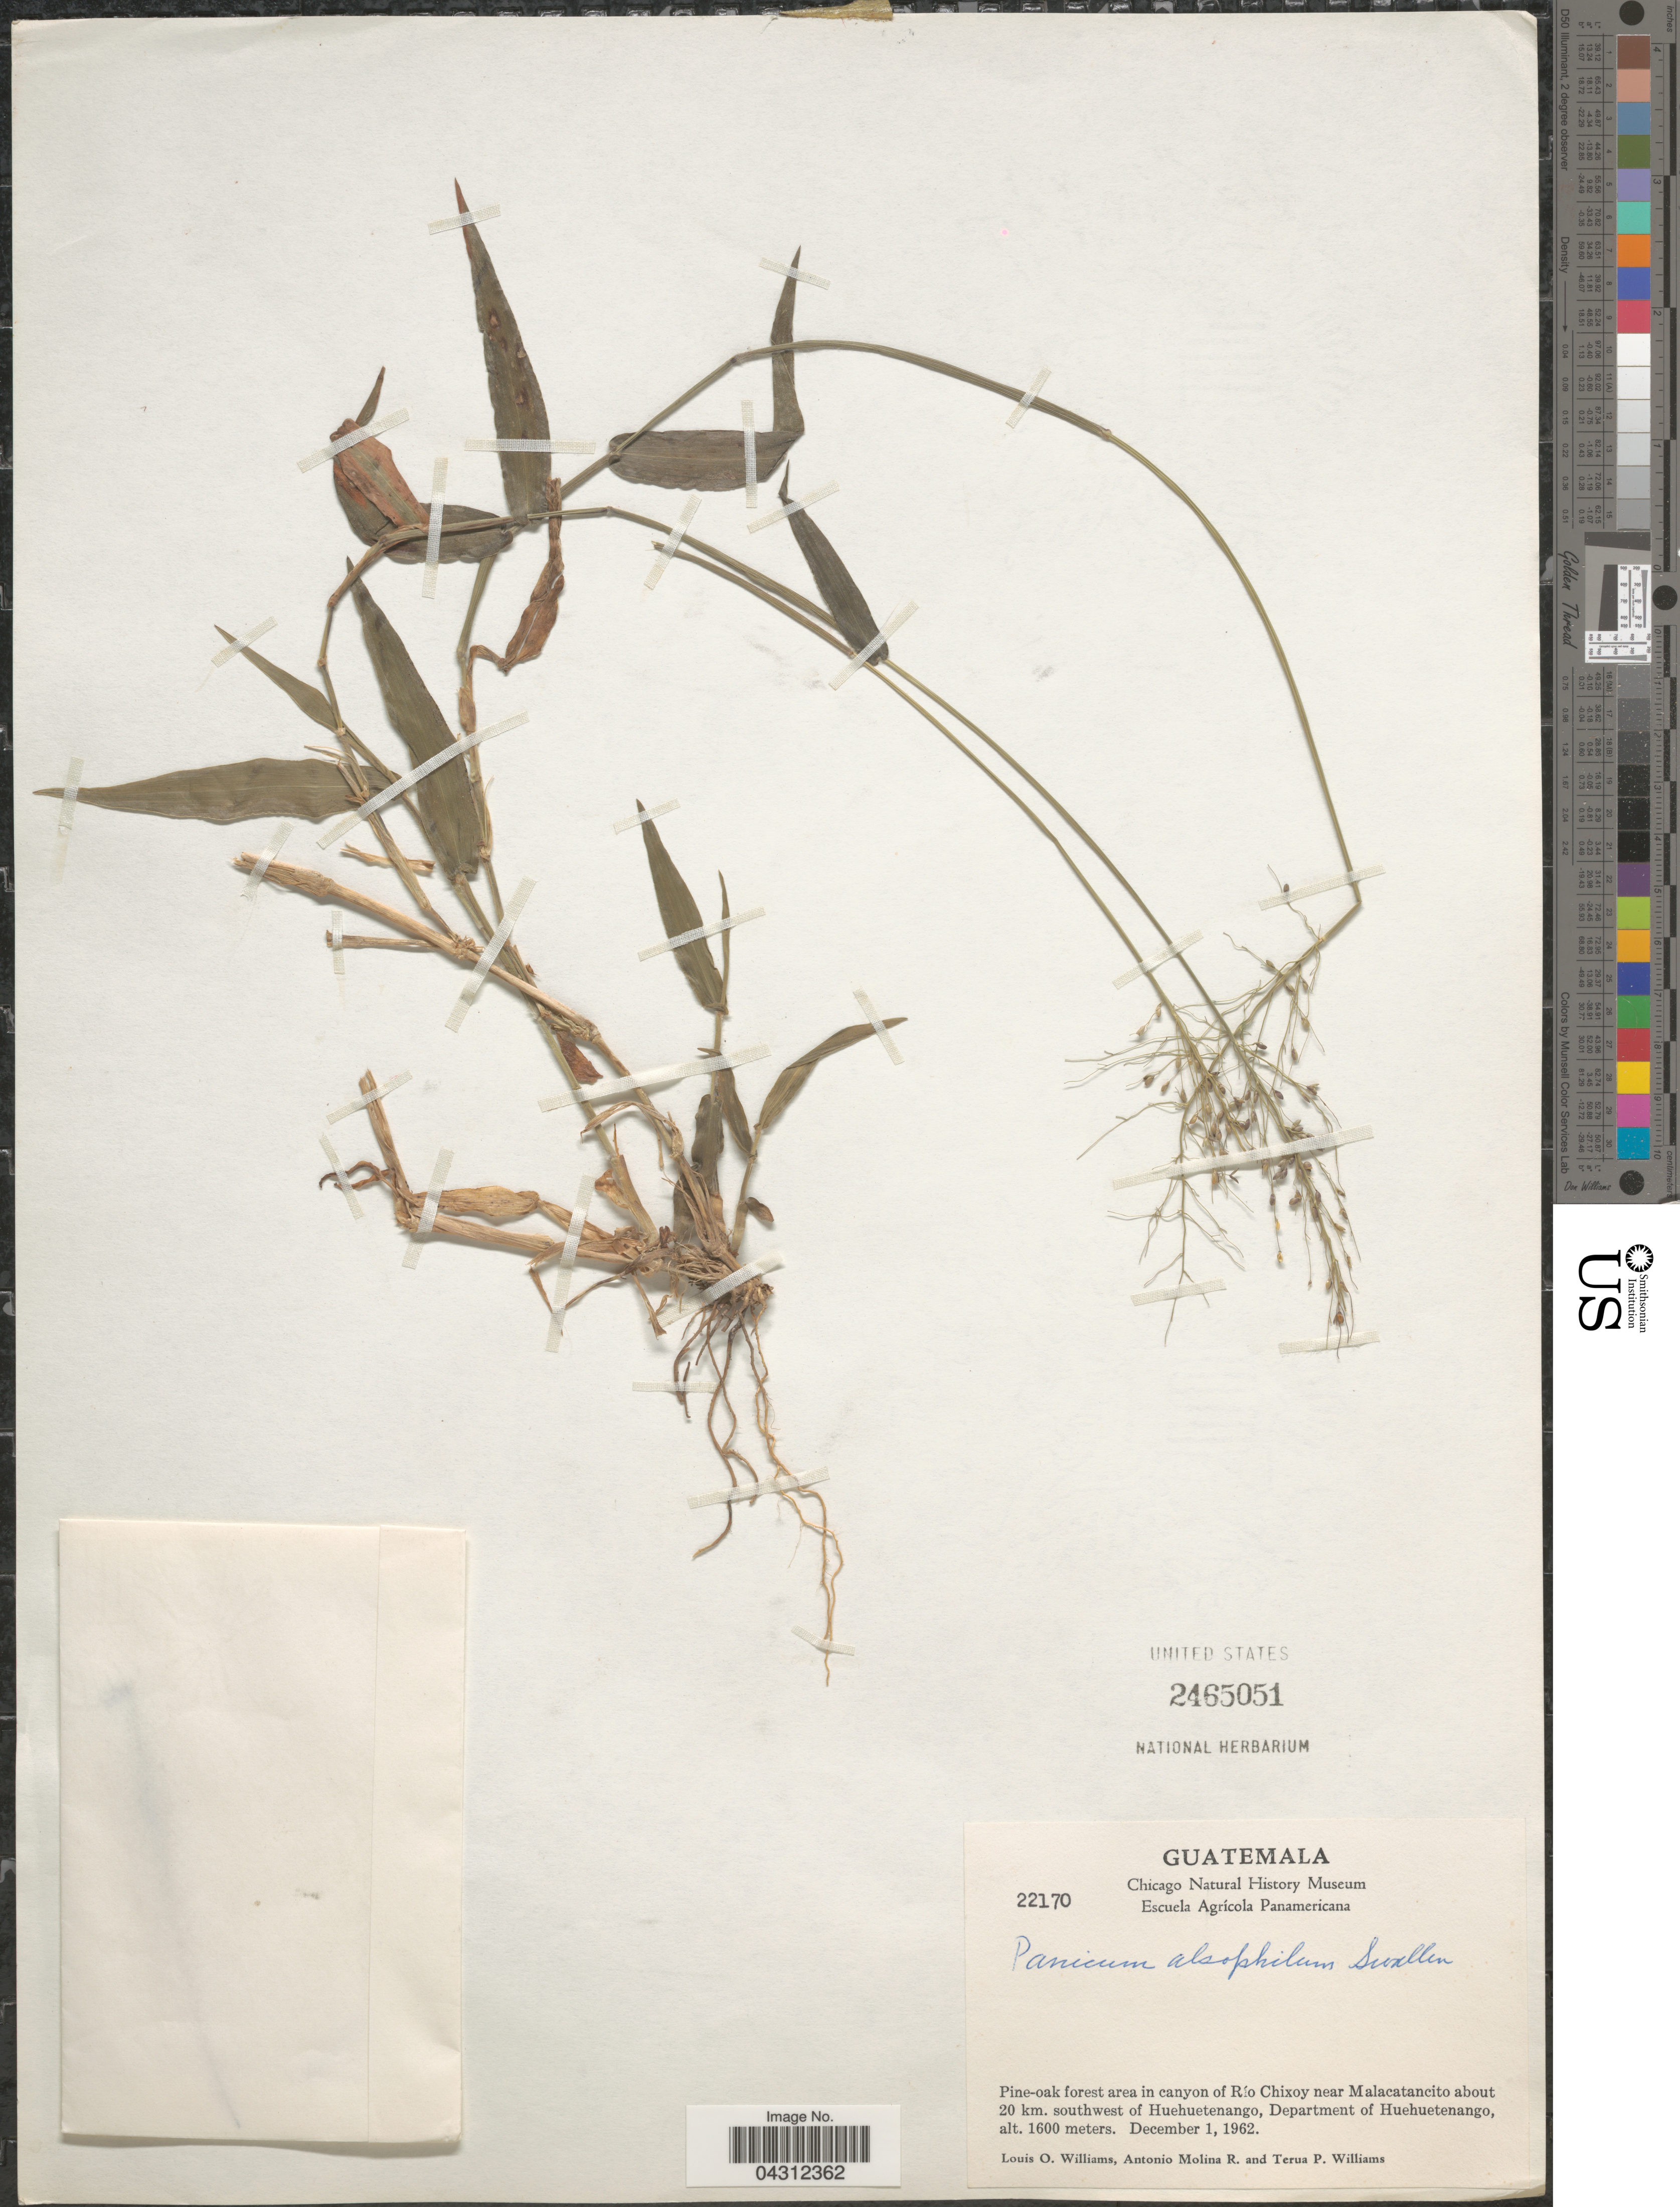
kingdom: Plantae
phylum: Tracheophyta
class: Liliopsida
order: Poales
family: Poaceae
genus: Dichanthelium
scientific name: Dichanthelium umbonulatum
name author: (Swallen) Davidse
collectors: L. O. Williams, A. Molina R. & T. Williams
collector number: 22170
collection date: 1962-12-01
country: Guatemala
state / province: Huehuetenango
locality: Pine-oak forest area in canyon of Río Chixoy near Malacatancito about 20 km. southwest of Huehuetenango, Department of Huehuetenango.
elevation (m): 1600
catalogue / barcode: US 2465051